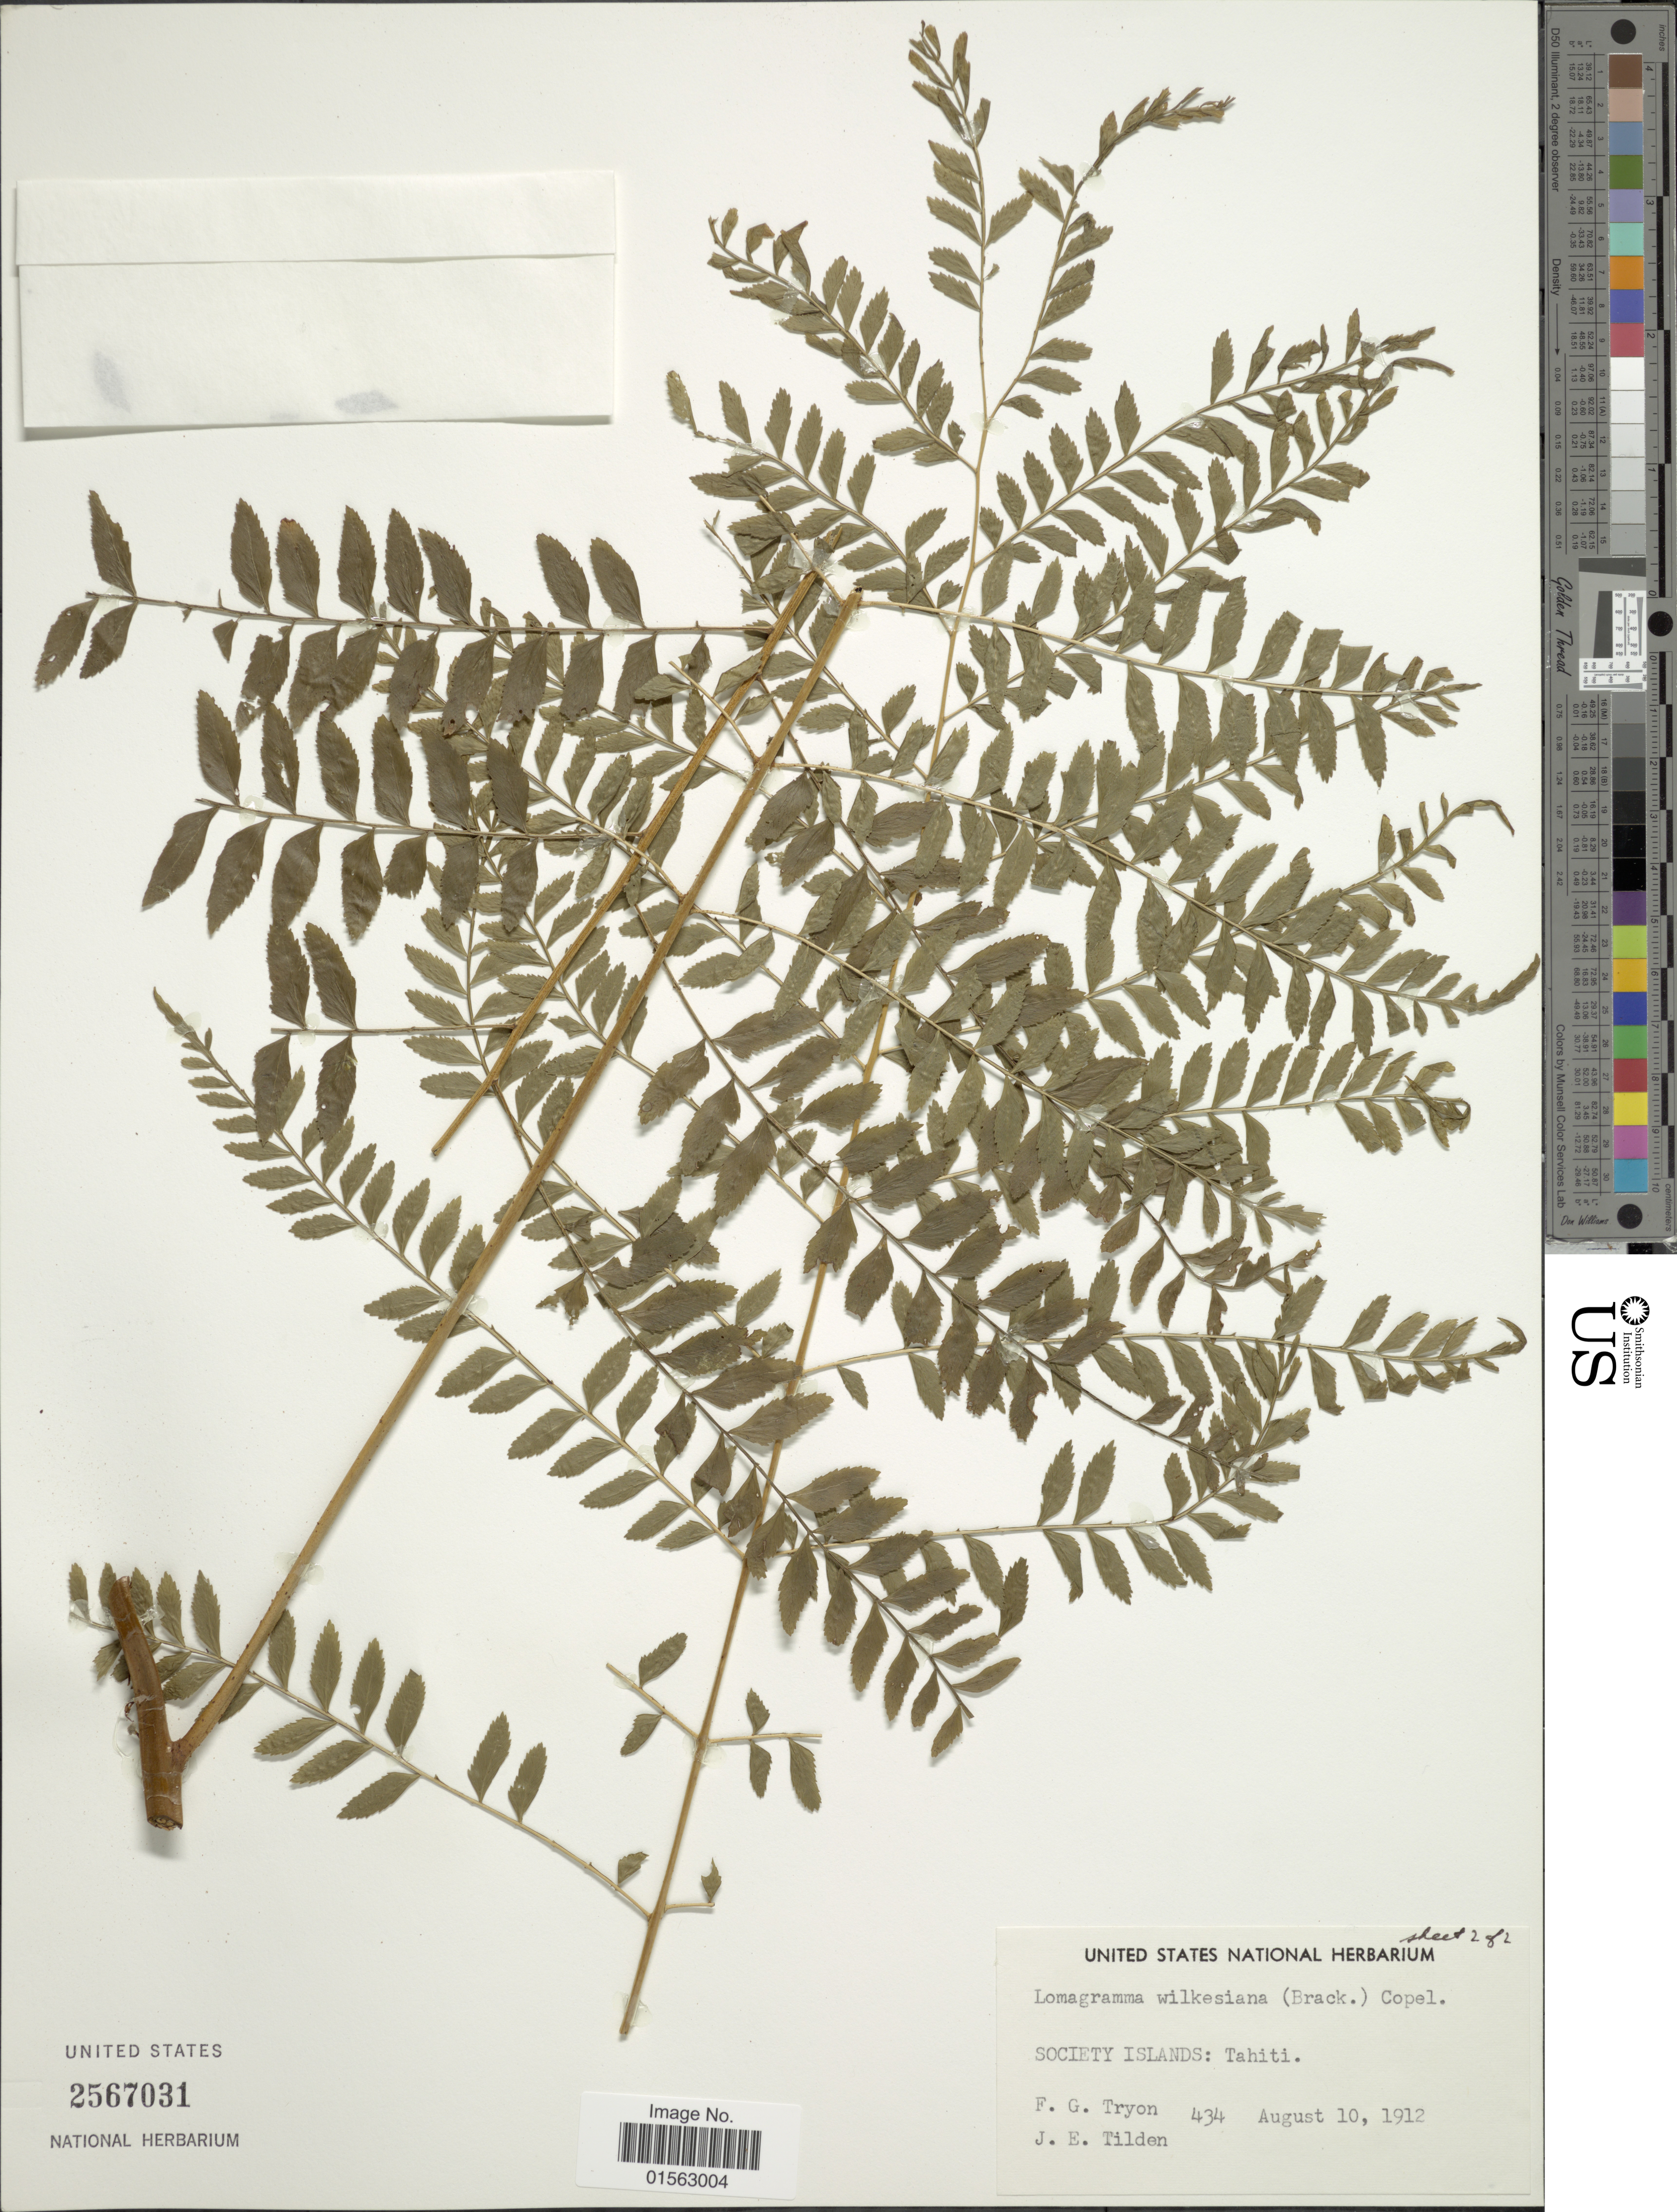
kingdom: Plantae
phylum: Tracheophyta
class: Polypodiopsida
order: Polypodiales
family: Dryopteridaceae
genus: Teratophyllum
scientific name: Teratophyllum wilkesianum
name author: (Brack.) Holttum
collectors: F. G. Tryon & J. E. Tilden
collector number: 434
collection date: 1912-08-10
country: French Polynesia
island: Tahiti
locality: Society Islands: Tahiti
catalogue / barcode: US 2567031